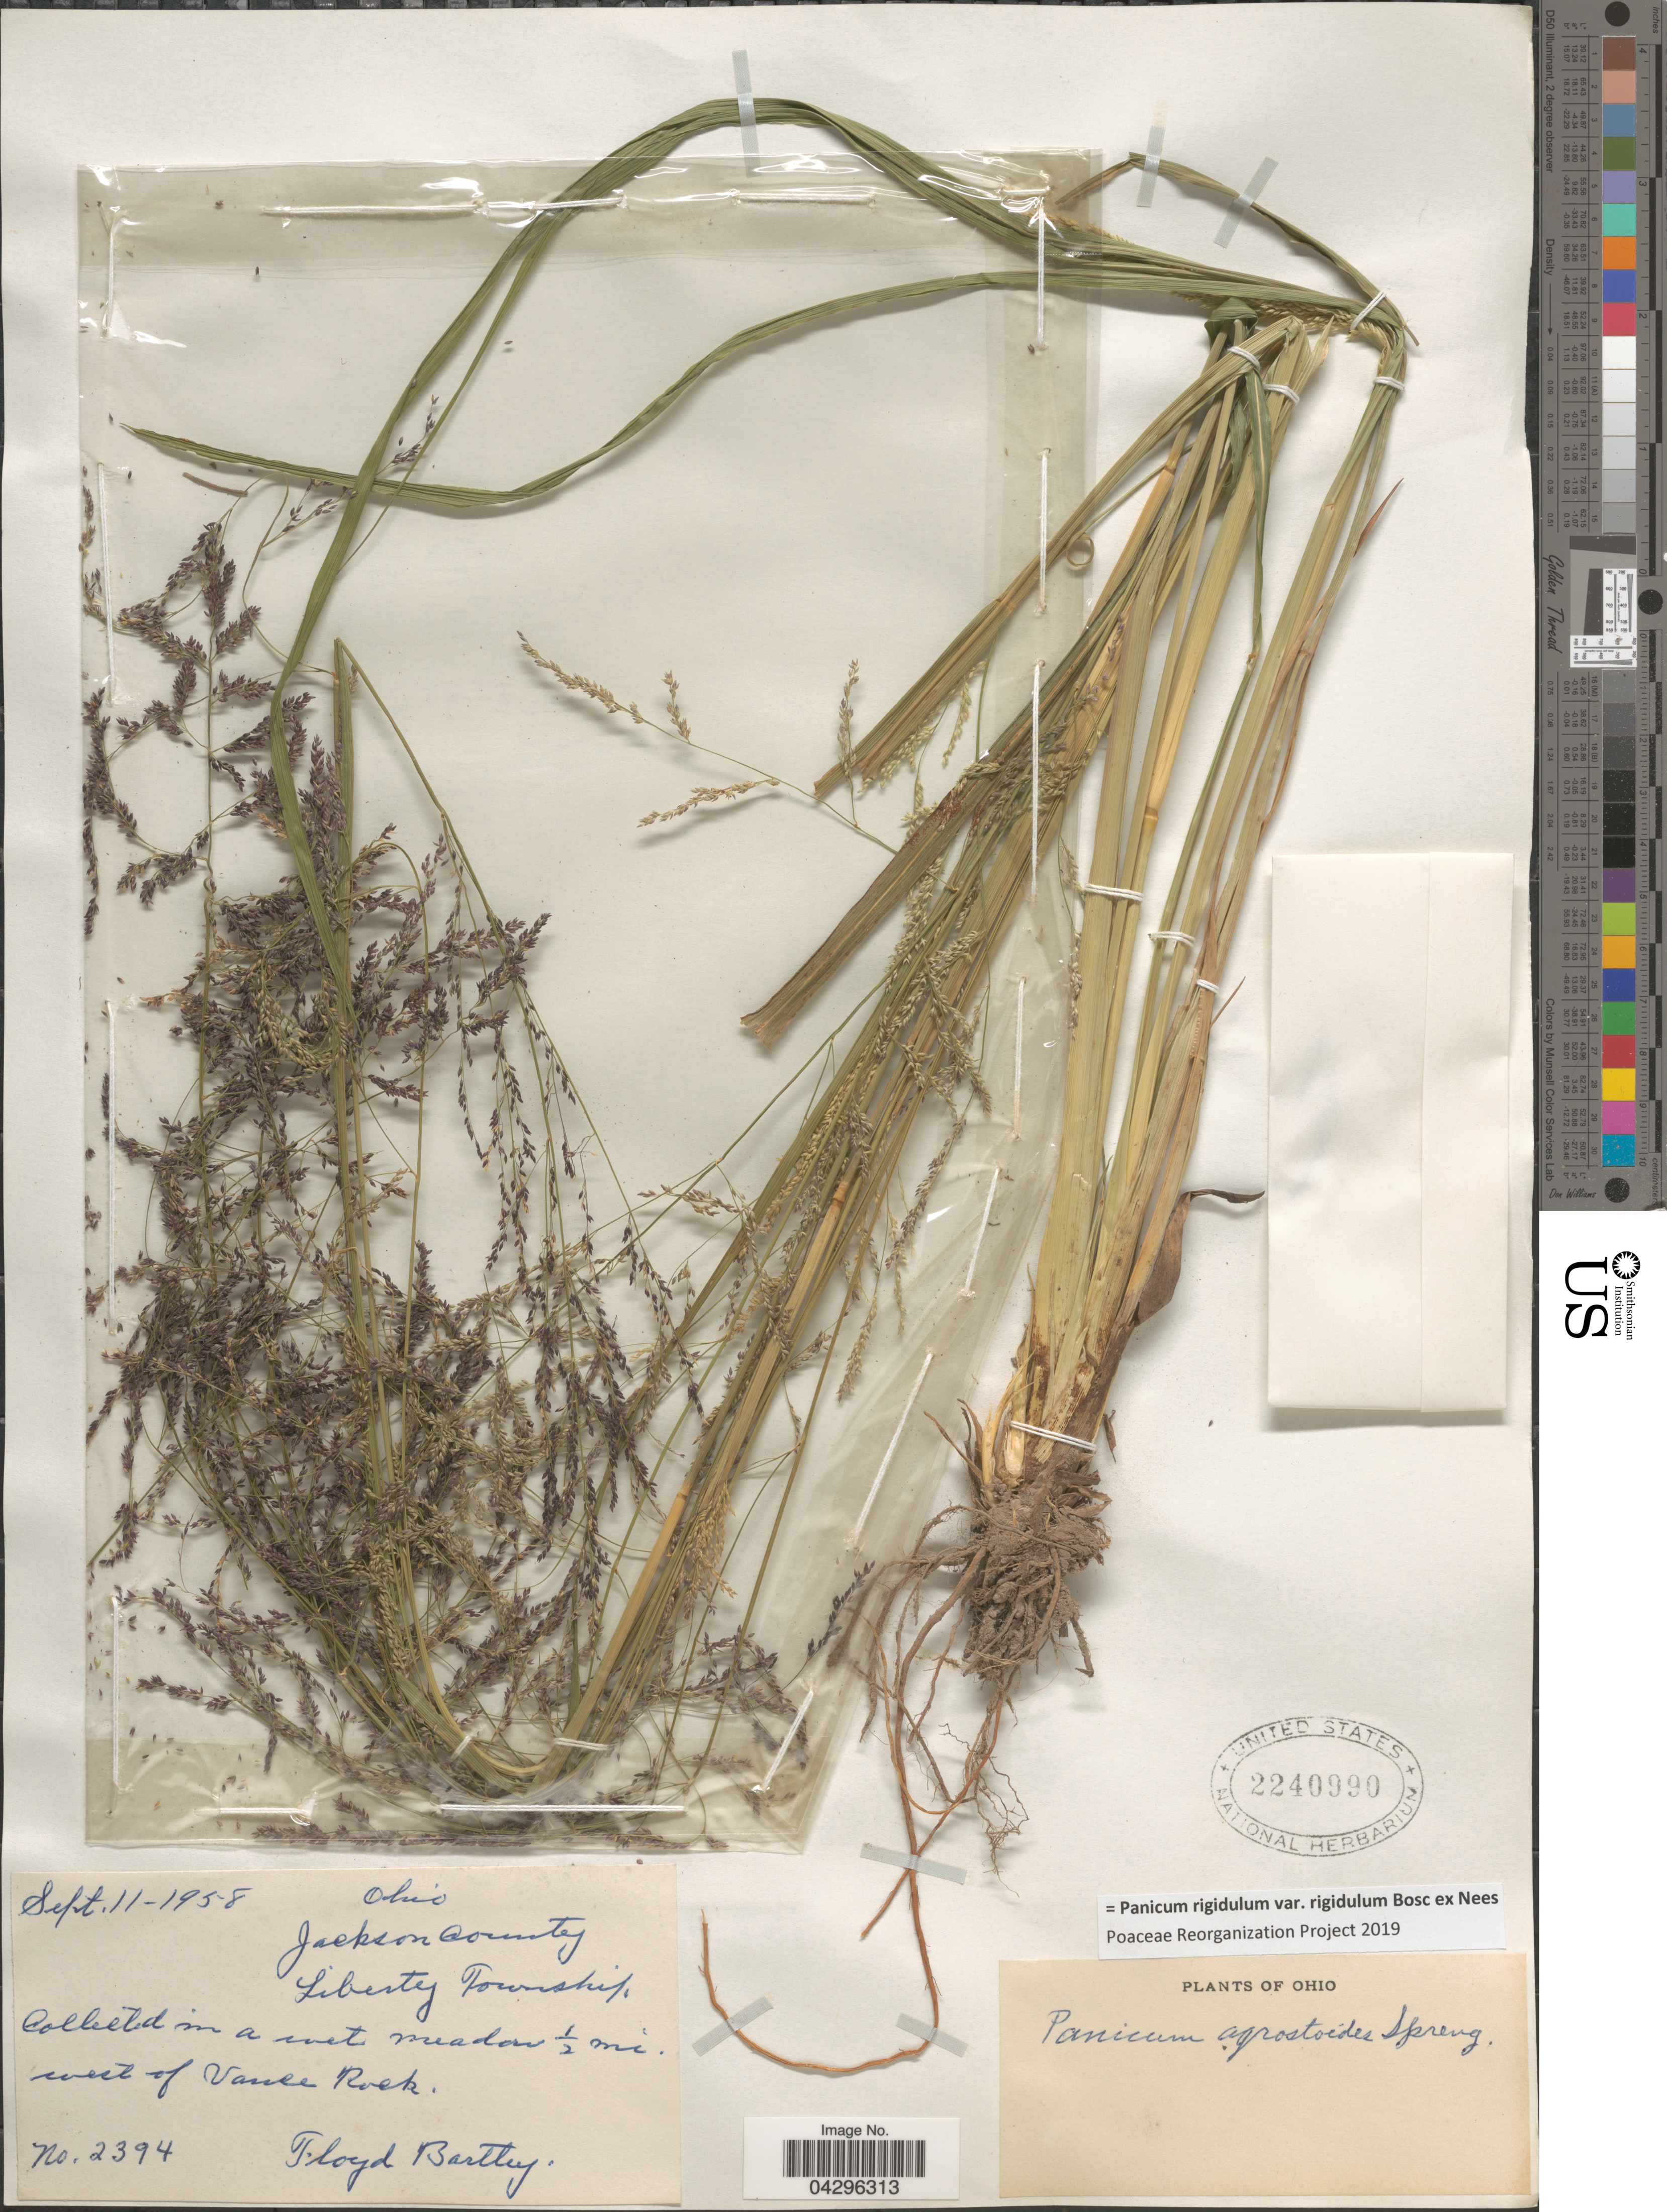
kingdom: Plantae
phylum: Tracheophyta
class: Liliopsida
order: Poales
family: Poaceae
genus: Panicum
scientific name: Panicum rigidulum var. rigidulum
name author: Bosc ex Nees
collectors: F. Bartley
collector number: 2394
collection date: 1958-09-11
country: United States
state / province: Ohio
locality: In a wet madow 1/2 mi. west of Vance Rock.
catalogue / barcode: US 2240990